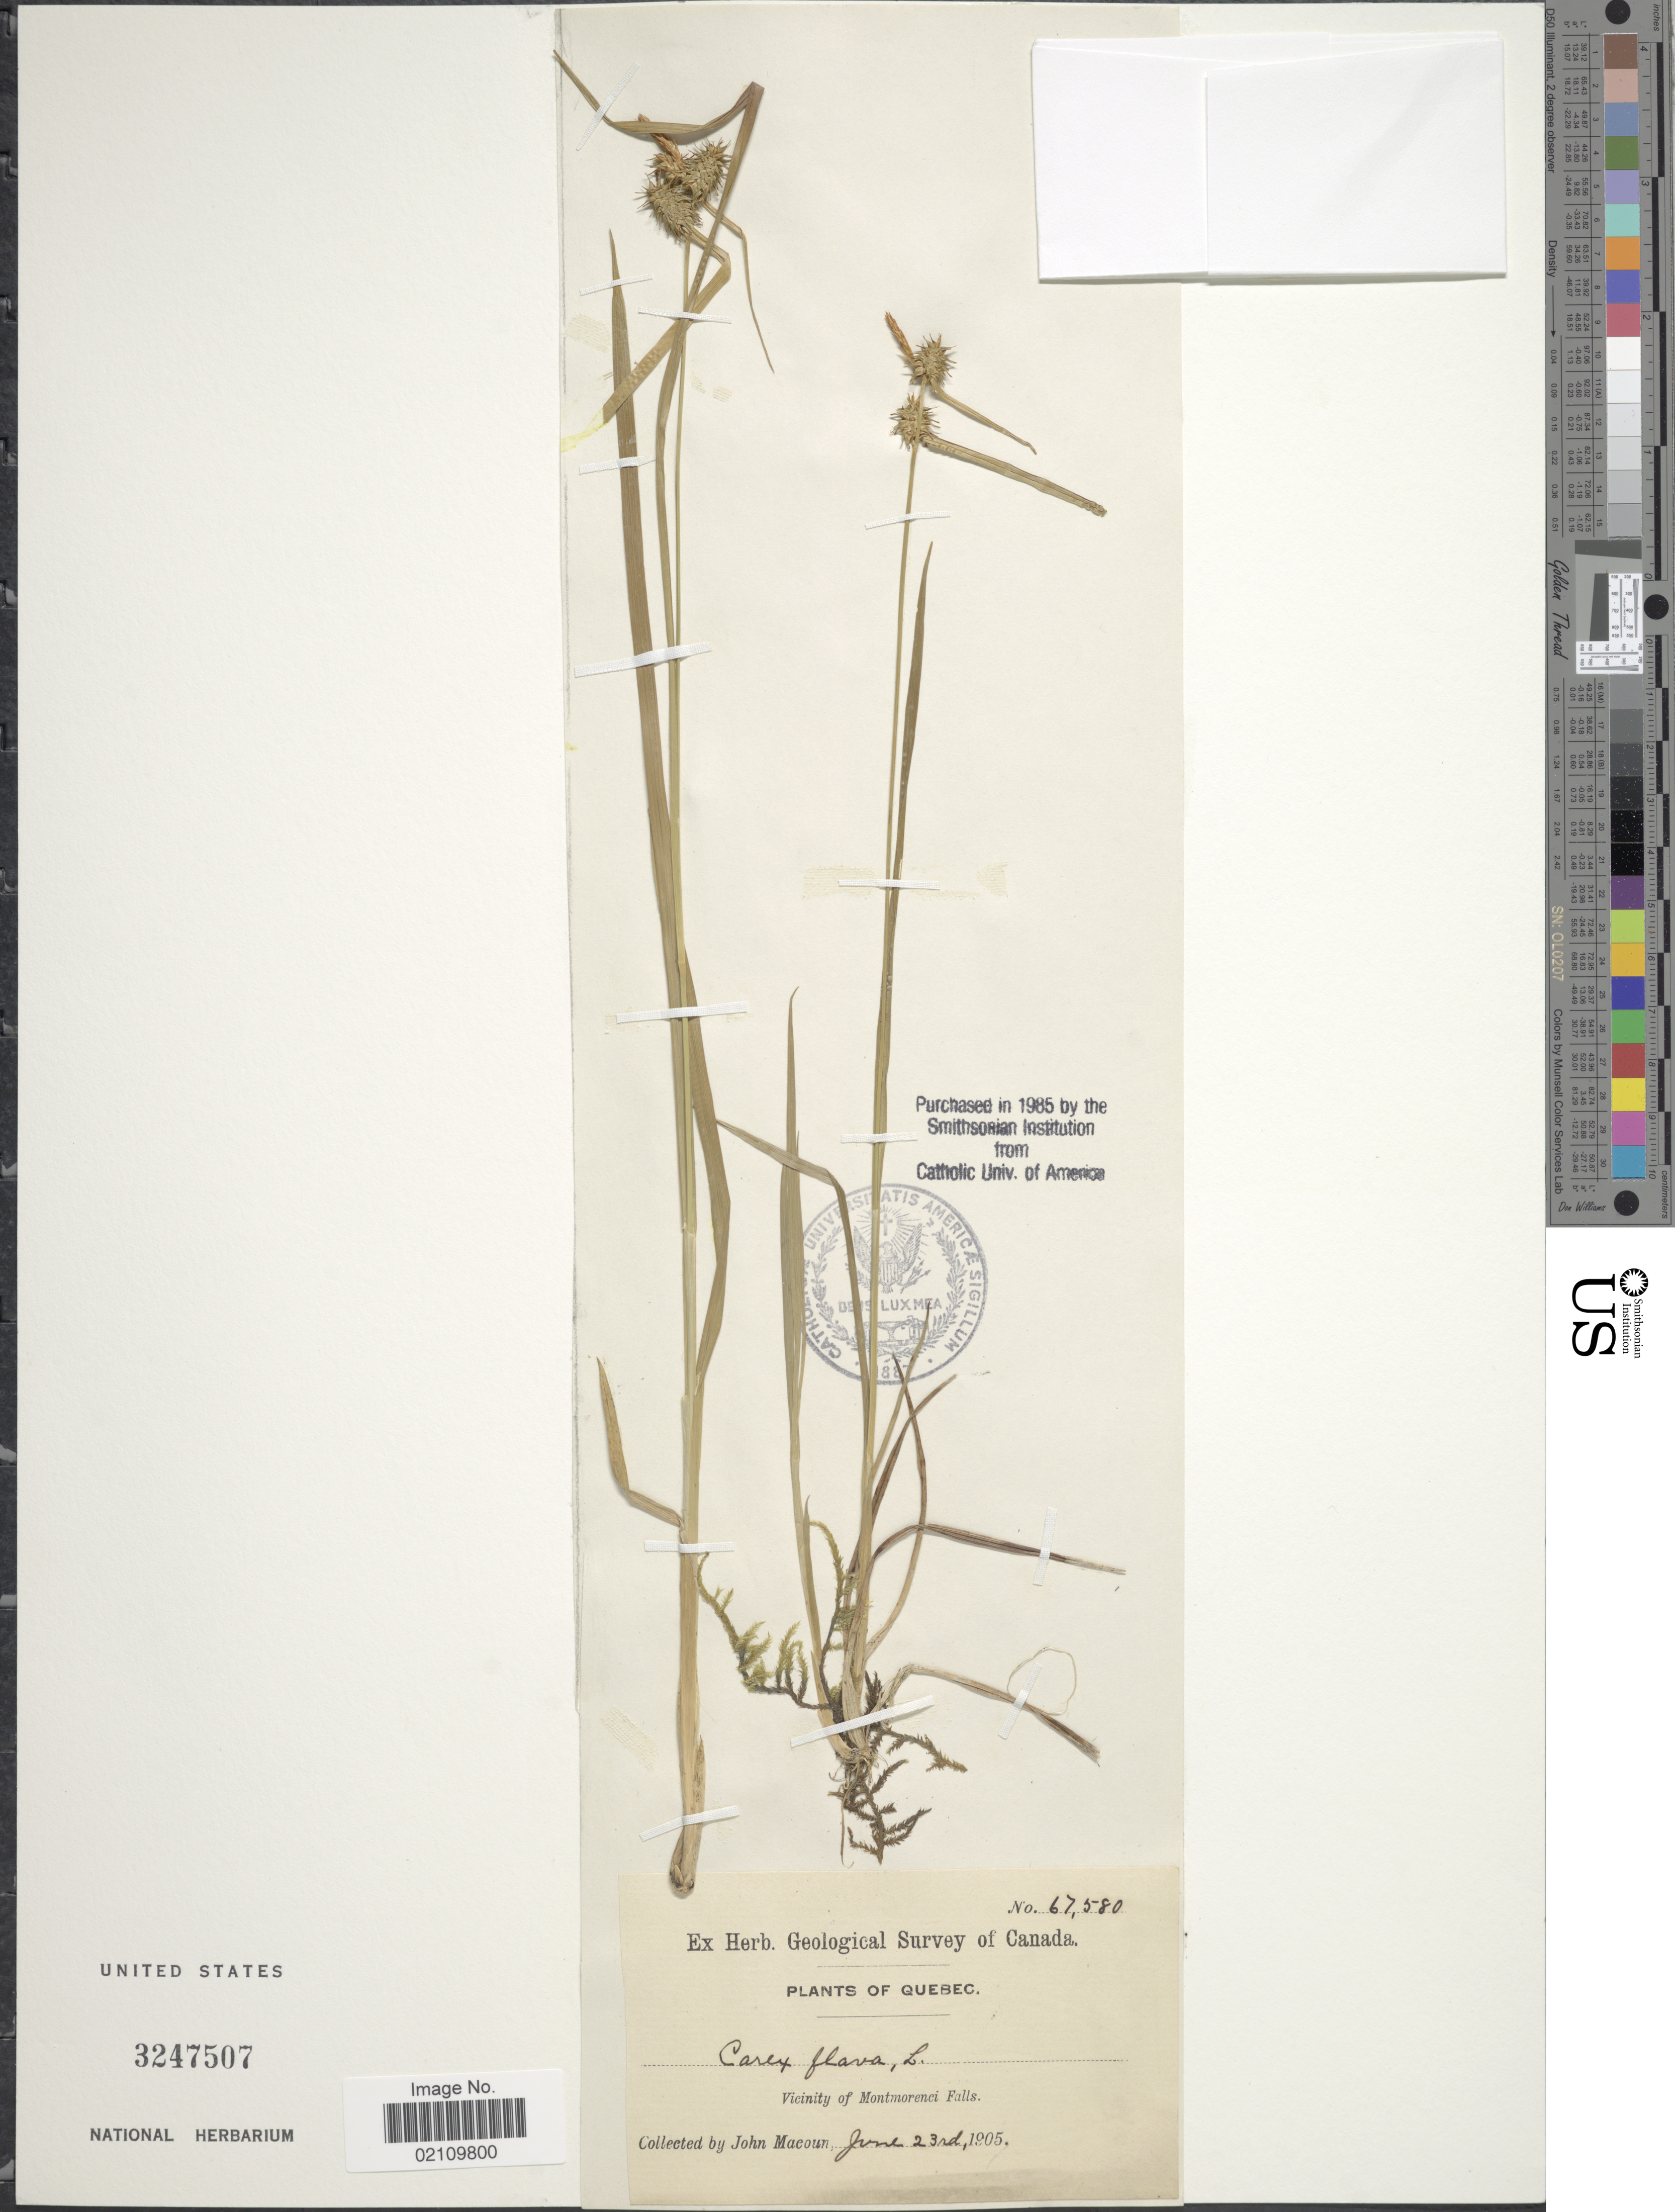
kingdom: Plantae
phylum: Tracheophyta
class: Liliopsida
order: Poales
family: Cyperaceae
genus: Carex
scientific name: Carex flava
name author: L.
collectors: J. Macoun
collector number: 67580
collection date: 1905-06-23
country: Canada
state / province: Quebec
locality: Vicinity of Montmorency Falls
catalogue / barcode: US 3247507